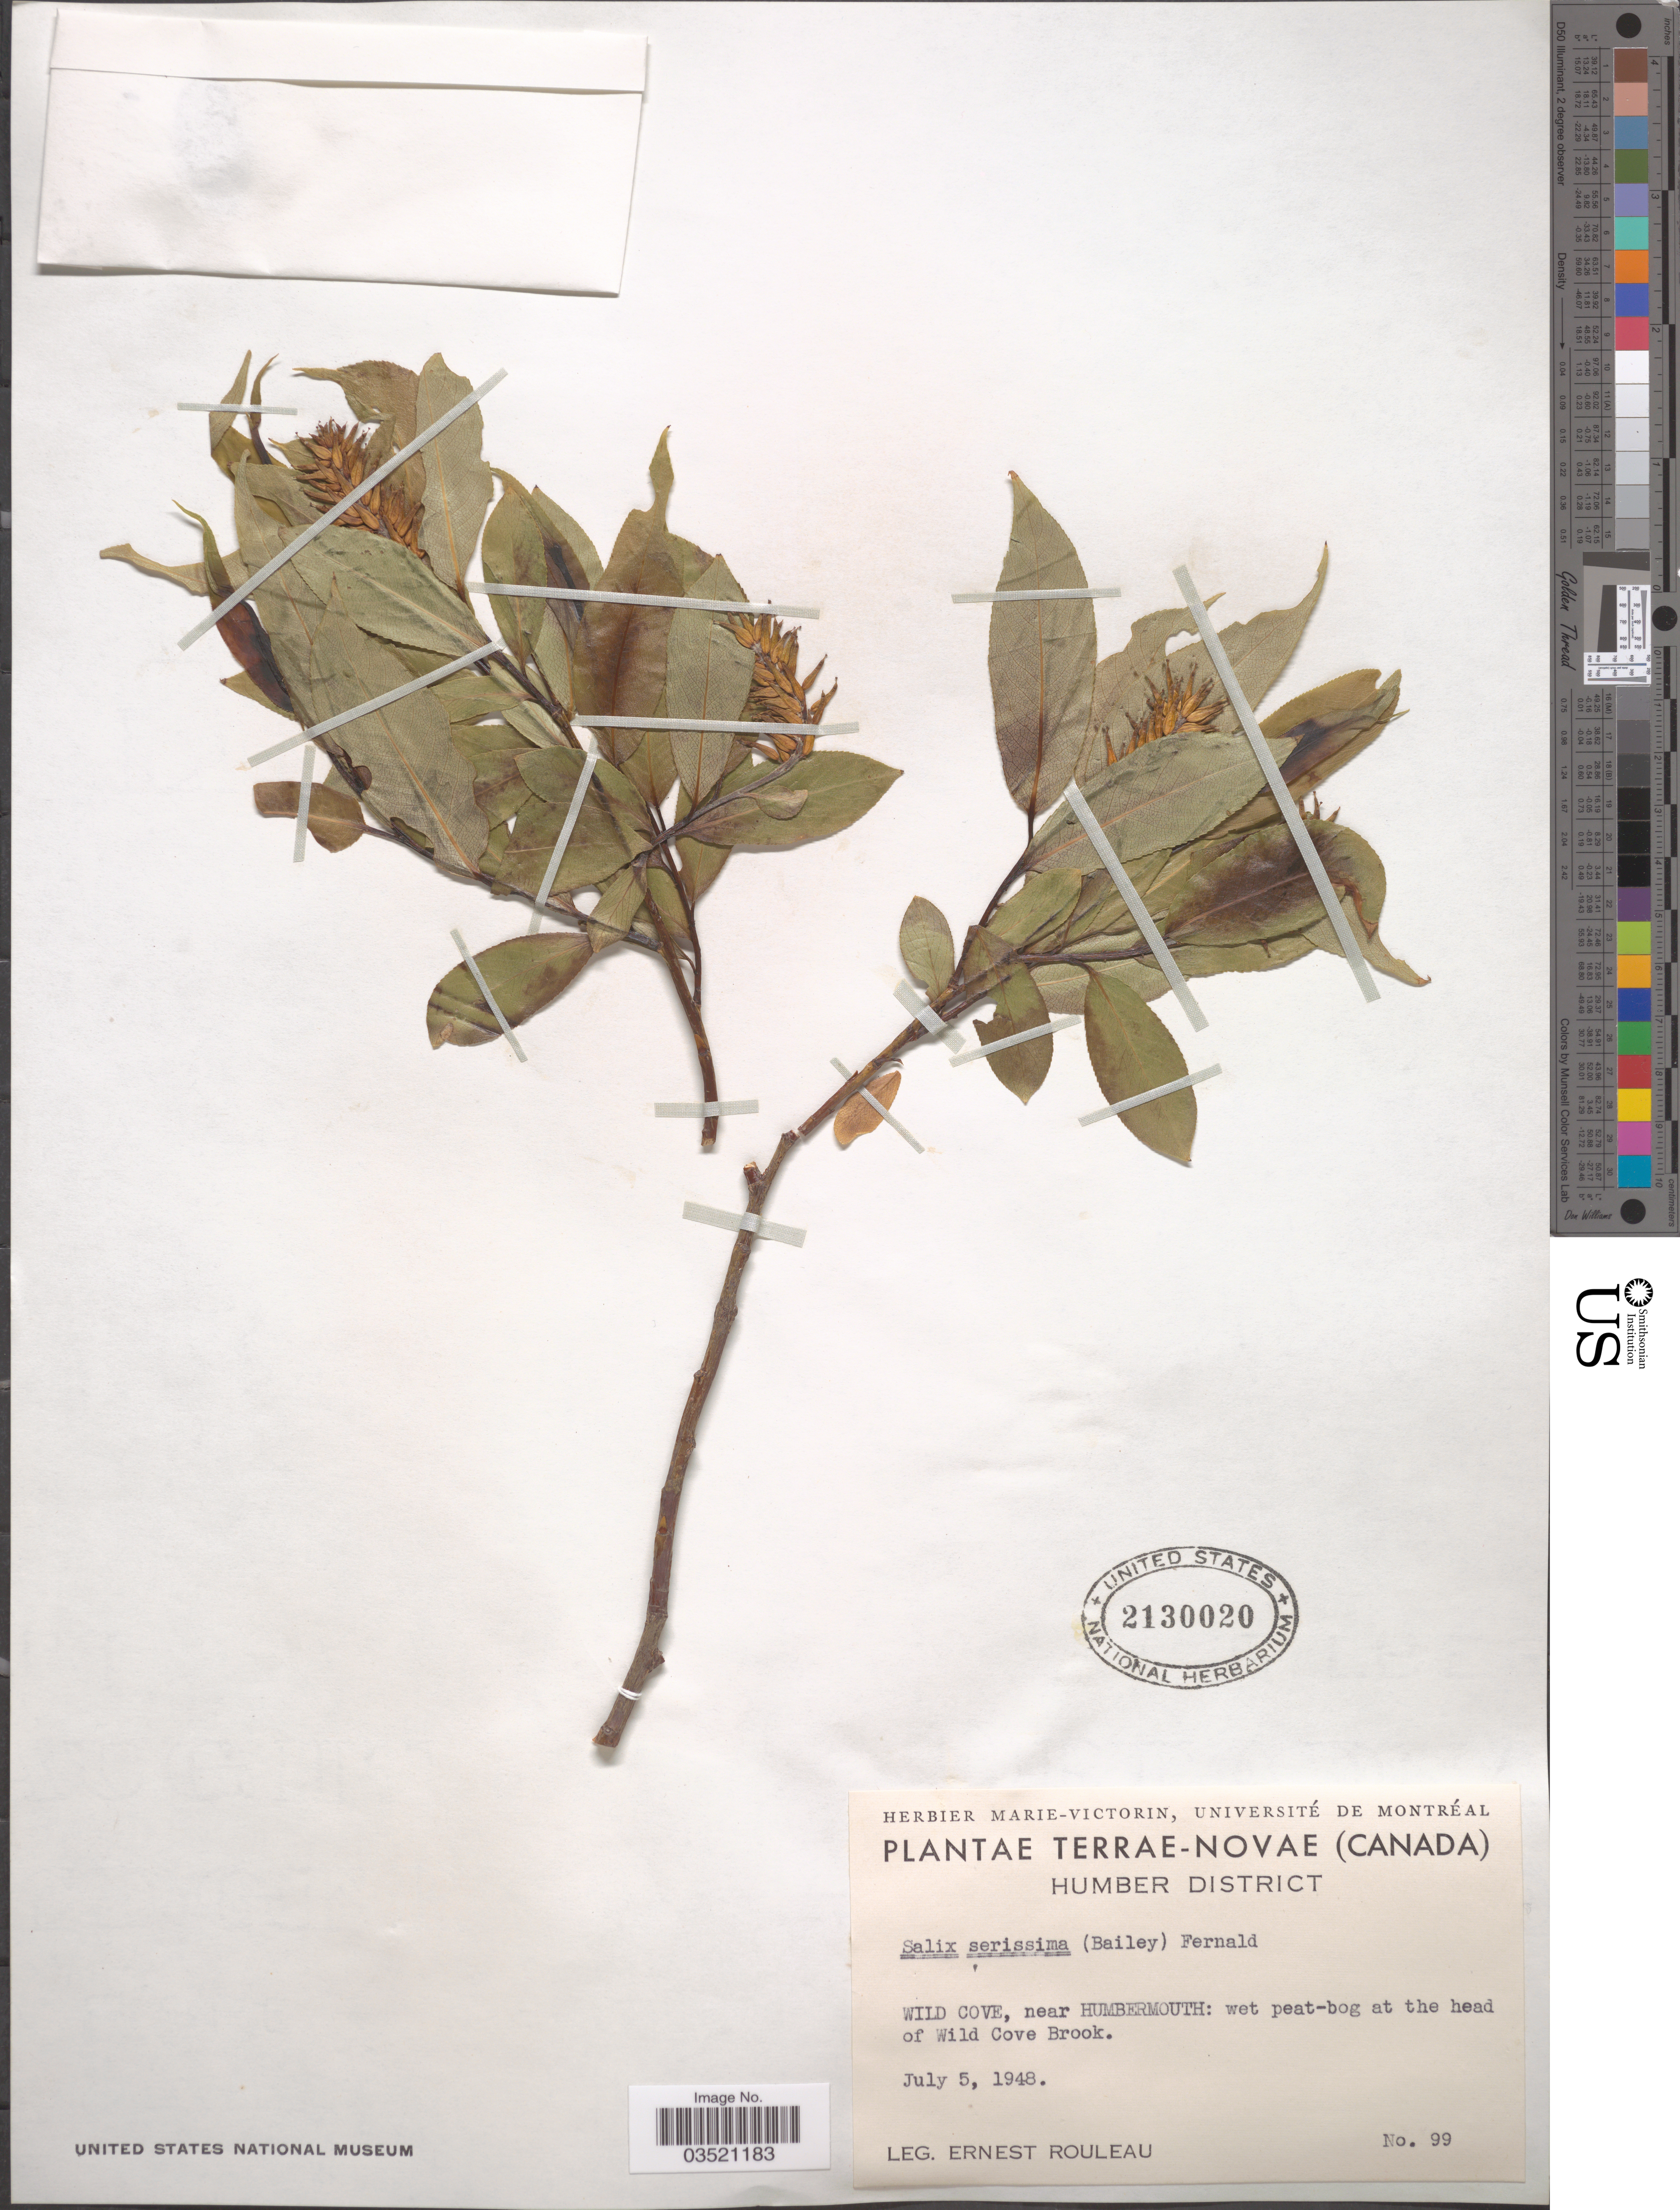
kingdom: Plantae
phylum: Tracheophyta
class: Magnoliopsida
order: Malpighiales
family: Salicaceae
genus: Salix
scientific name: Salix serissima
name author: (L.H. Bailey) Fernald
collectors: J. Rouleau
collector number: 99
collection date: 1948-07-05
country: Canada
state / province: Newfoundland and Labrador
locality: Terrae-Novae, Humber District. Wild Cove, near Humbermouth: wet peat-bog at the head of Wild Cove Brook.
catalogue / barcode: US 2130020